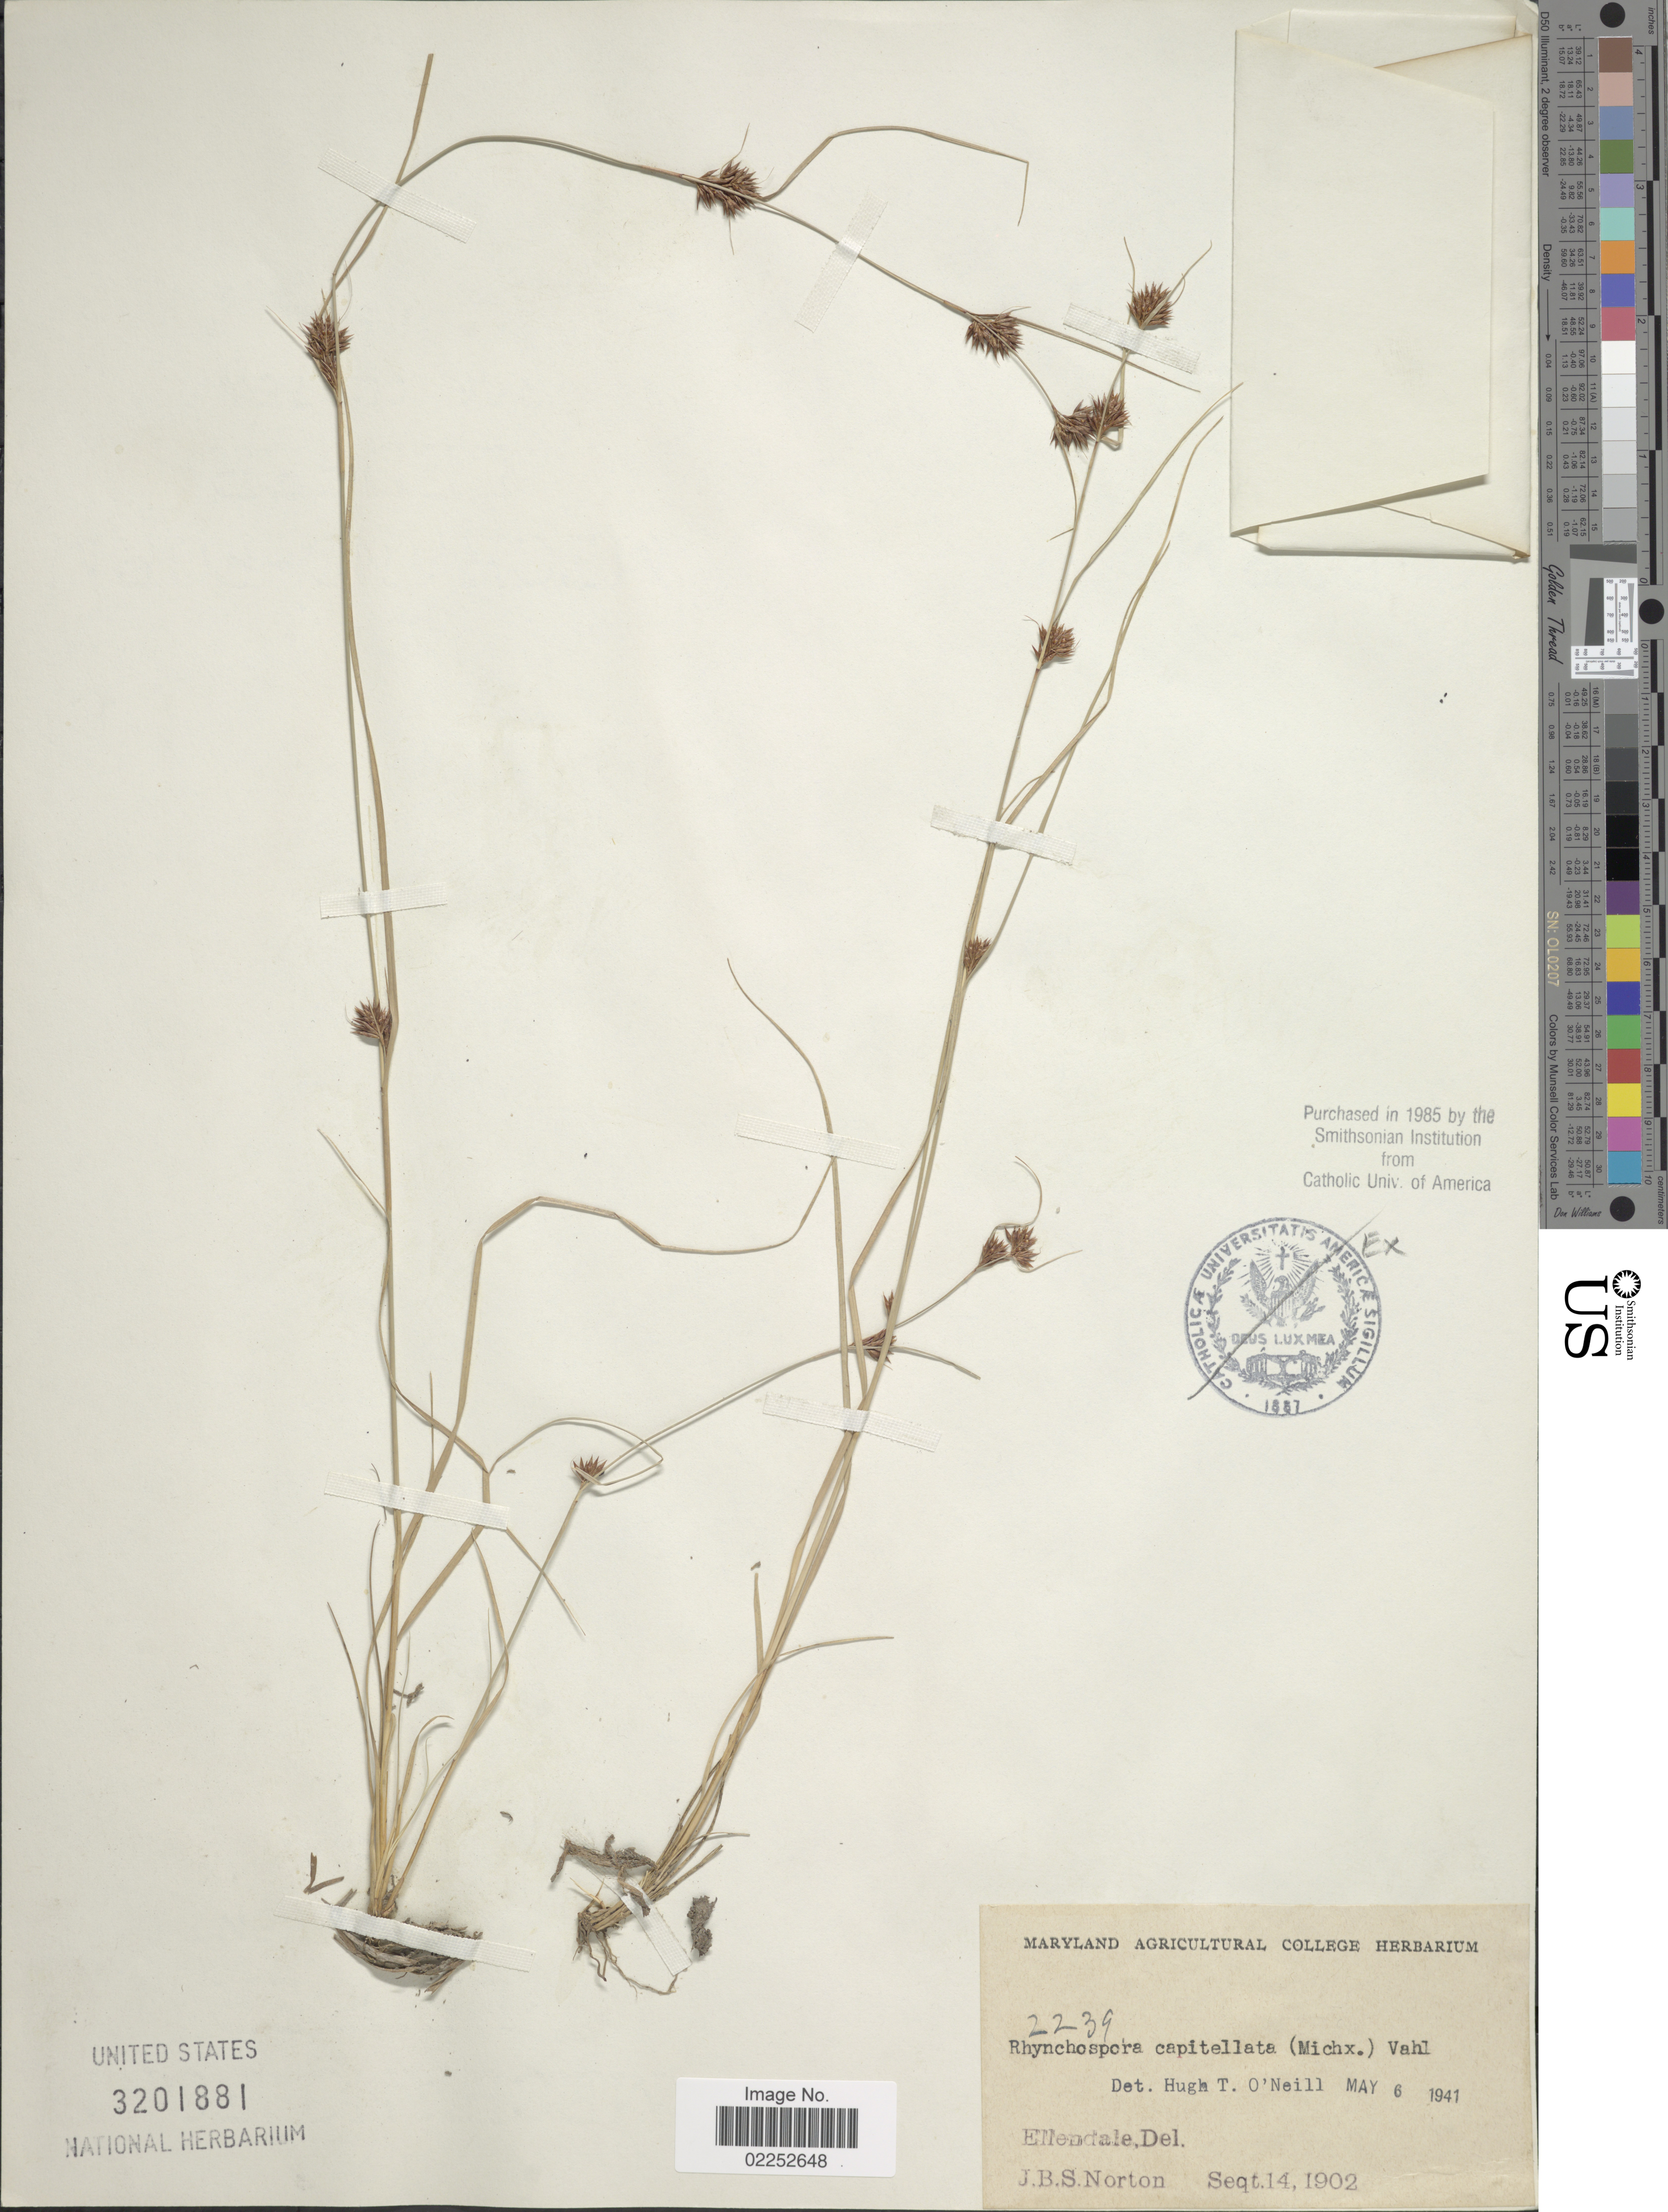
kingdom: Plantae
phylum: Tracheophyta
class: Liliopsida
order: Poales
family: Cyperaceae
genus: Rhynchospora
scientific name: Rhynchospora capitellata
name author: (Michx.) Vahl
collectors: J. B. S. Norton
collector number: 2239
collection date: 1902-09-14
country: United States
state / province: Delaware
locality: Ellendale, Del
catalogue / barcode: US 3201881